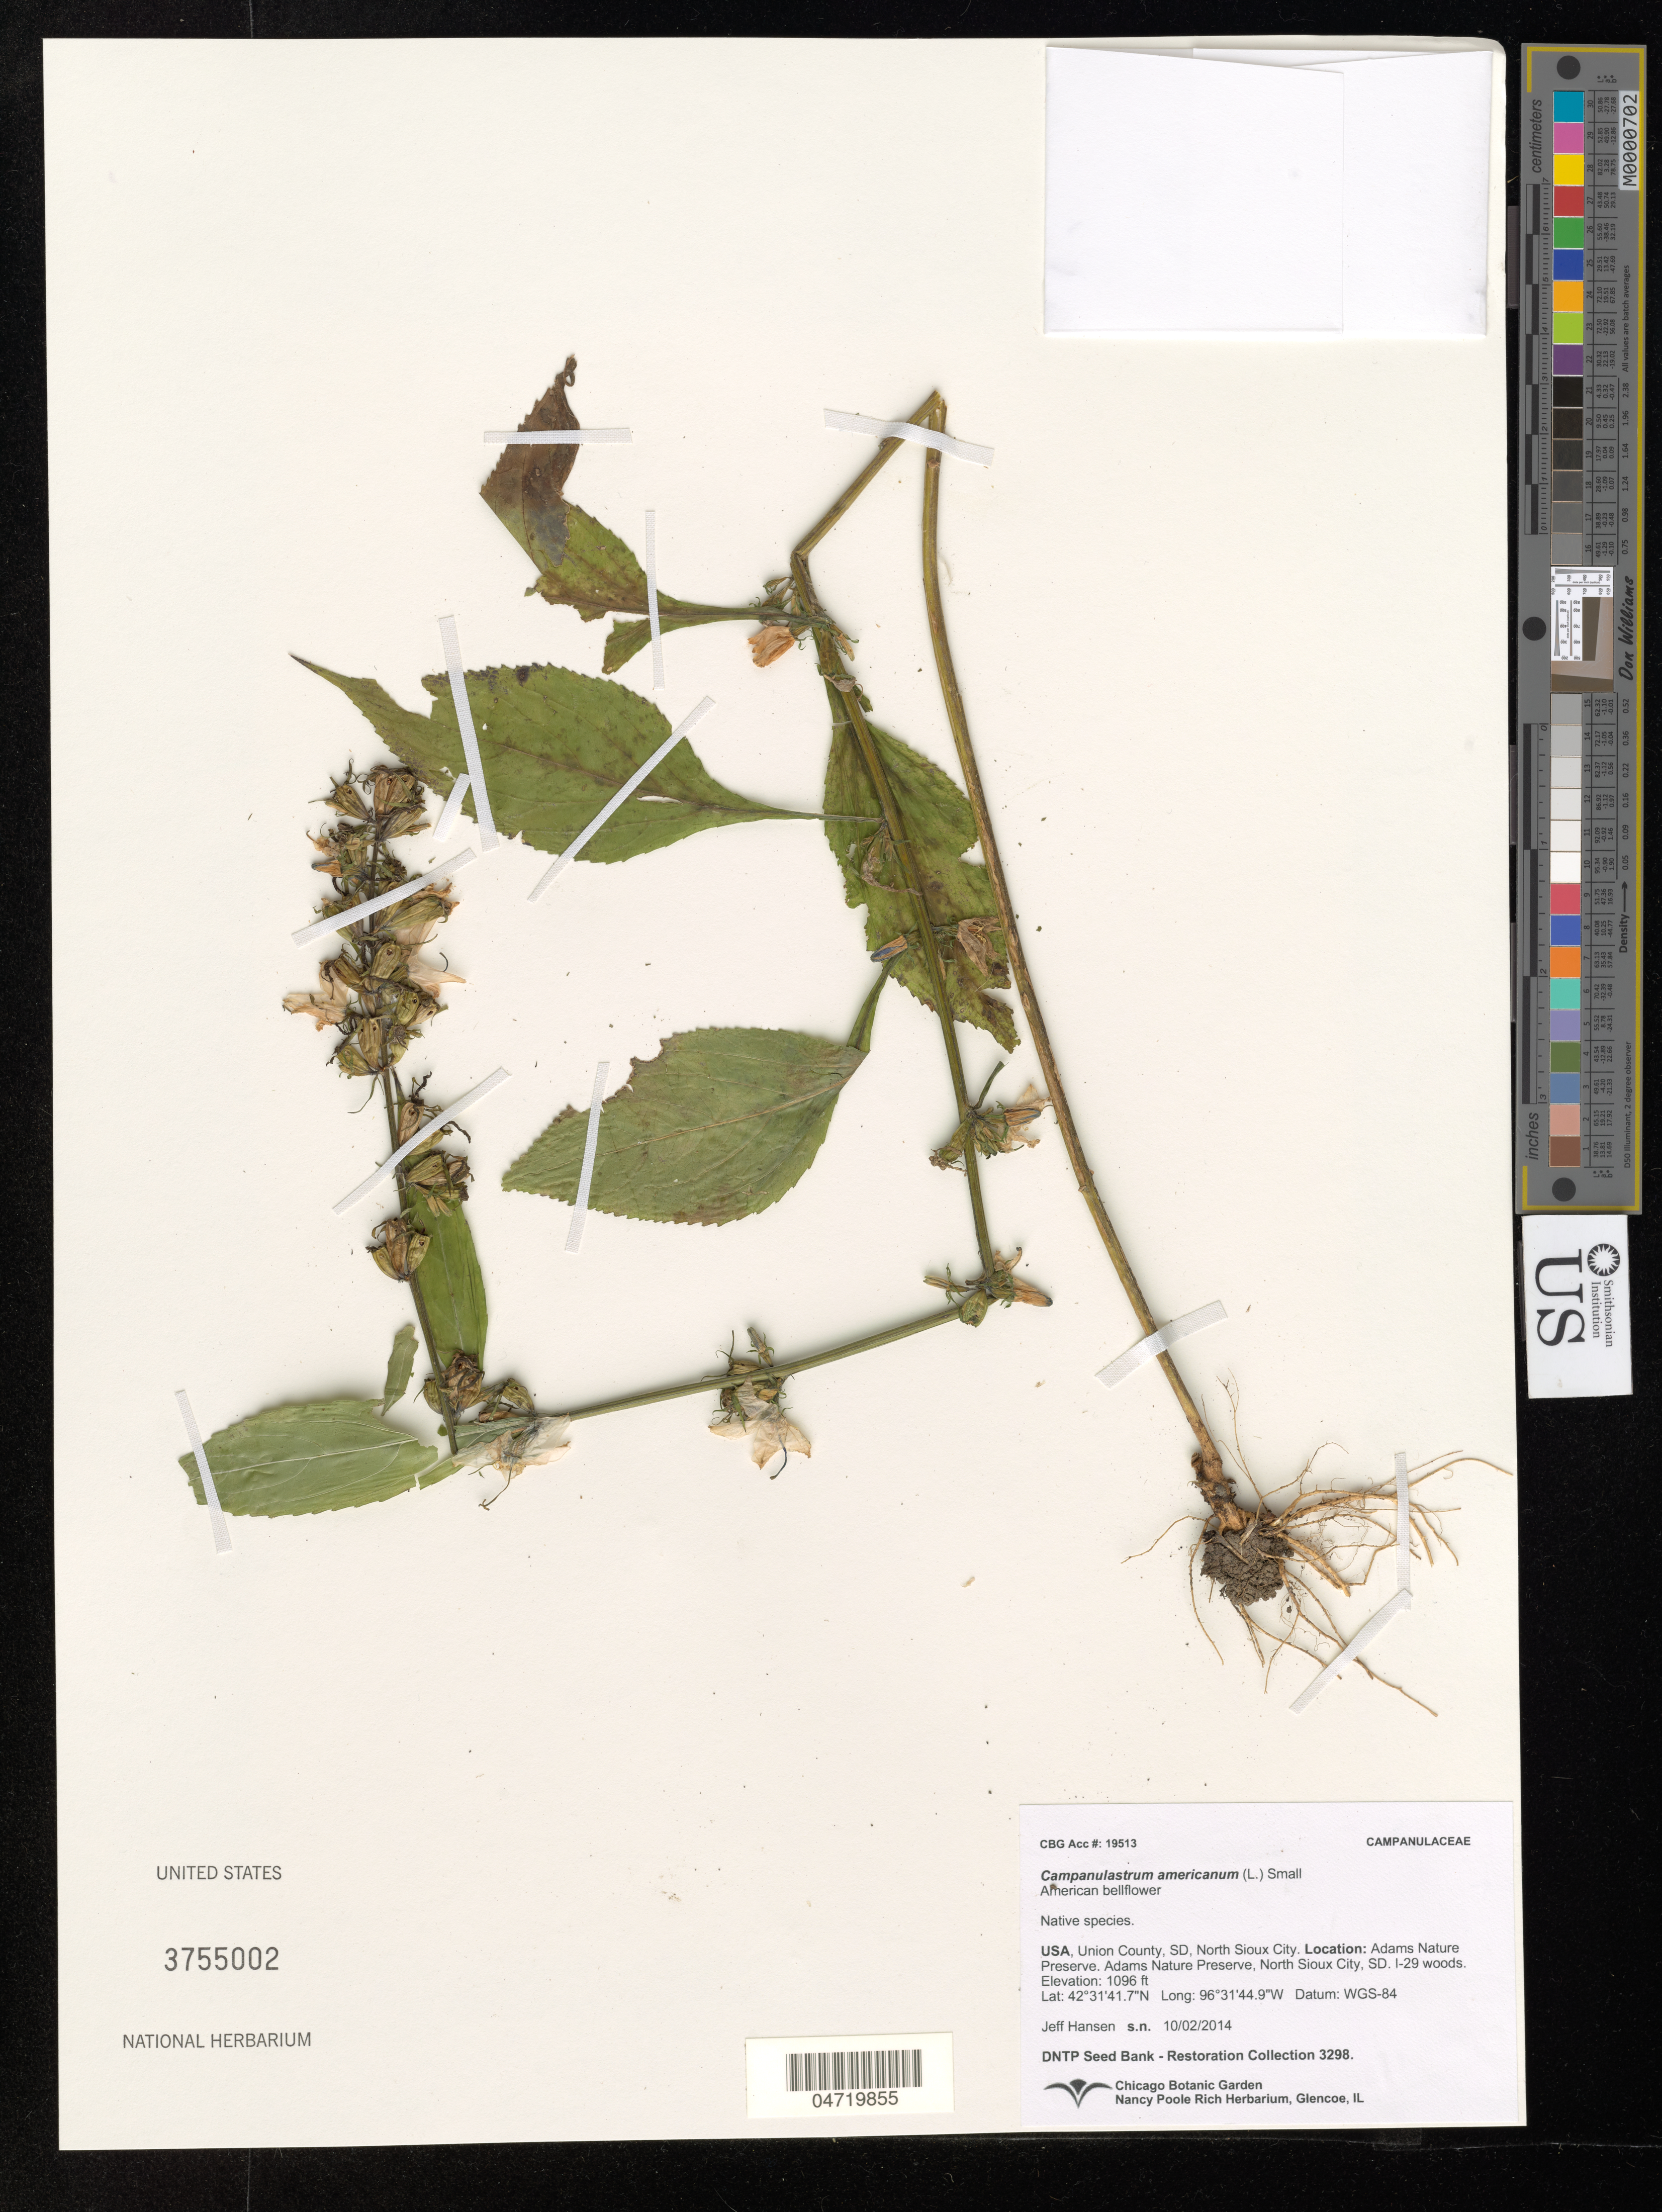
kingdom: Plantae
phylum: Tracheophyta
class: Magnoliopsida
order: Asterales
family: Campanulaceae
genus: Campanulastrum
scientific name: Campanulastrum americanum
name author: (L.) Small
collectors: J. Hansen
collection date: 2014-10-02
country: United States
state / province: South Dakota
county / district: Union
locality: Adams Nature Preserve, N Sioux City, SD. Woods along trail.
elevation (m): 334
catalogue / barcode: US 3755002